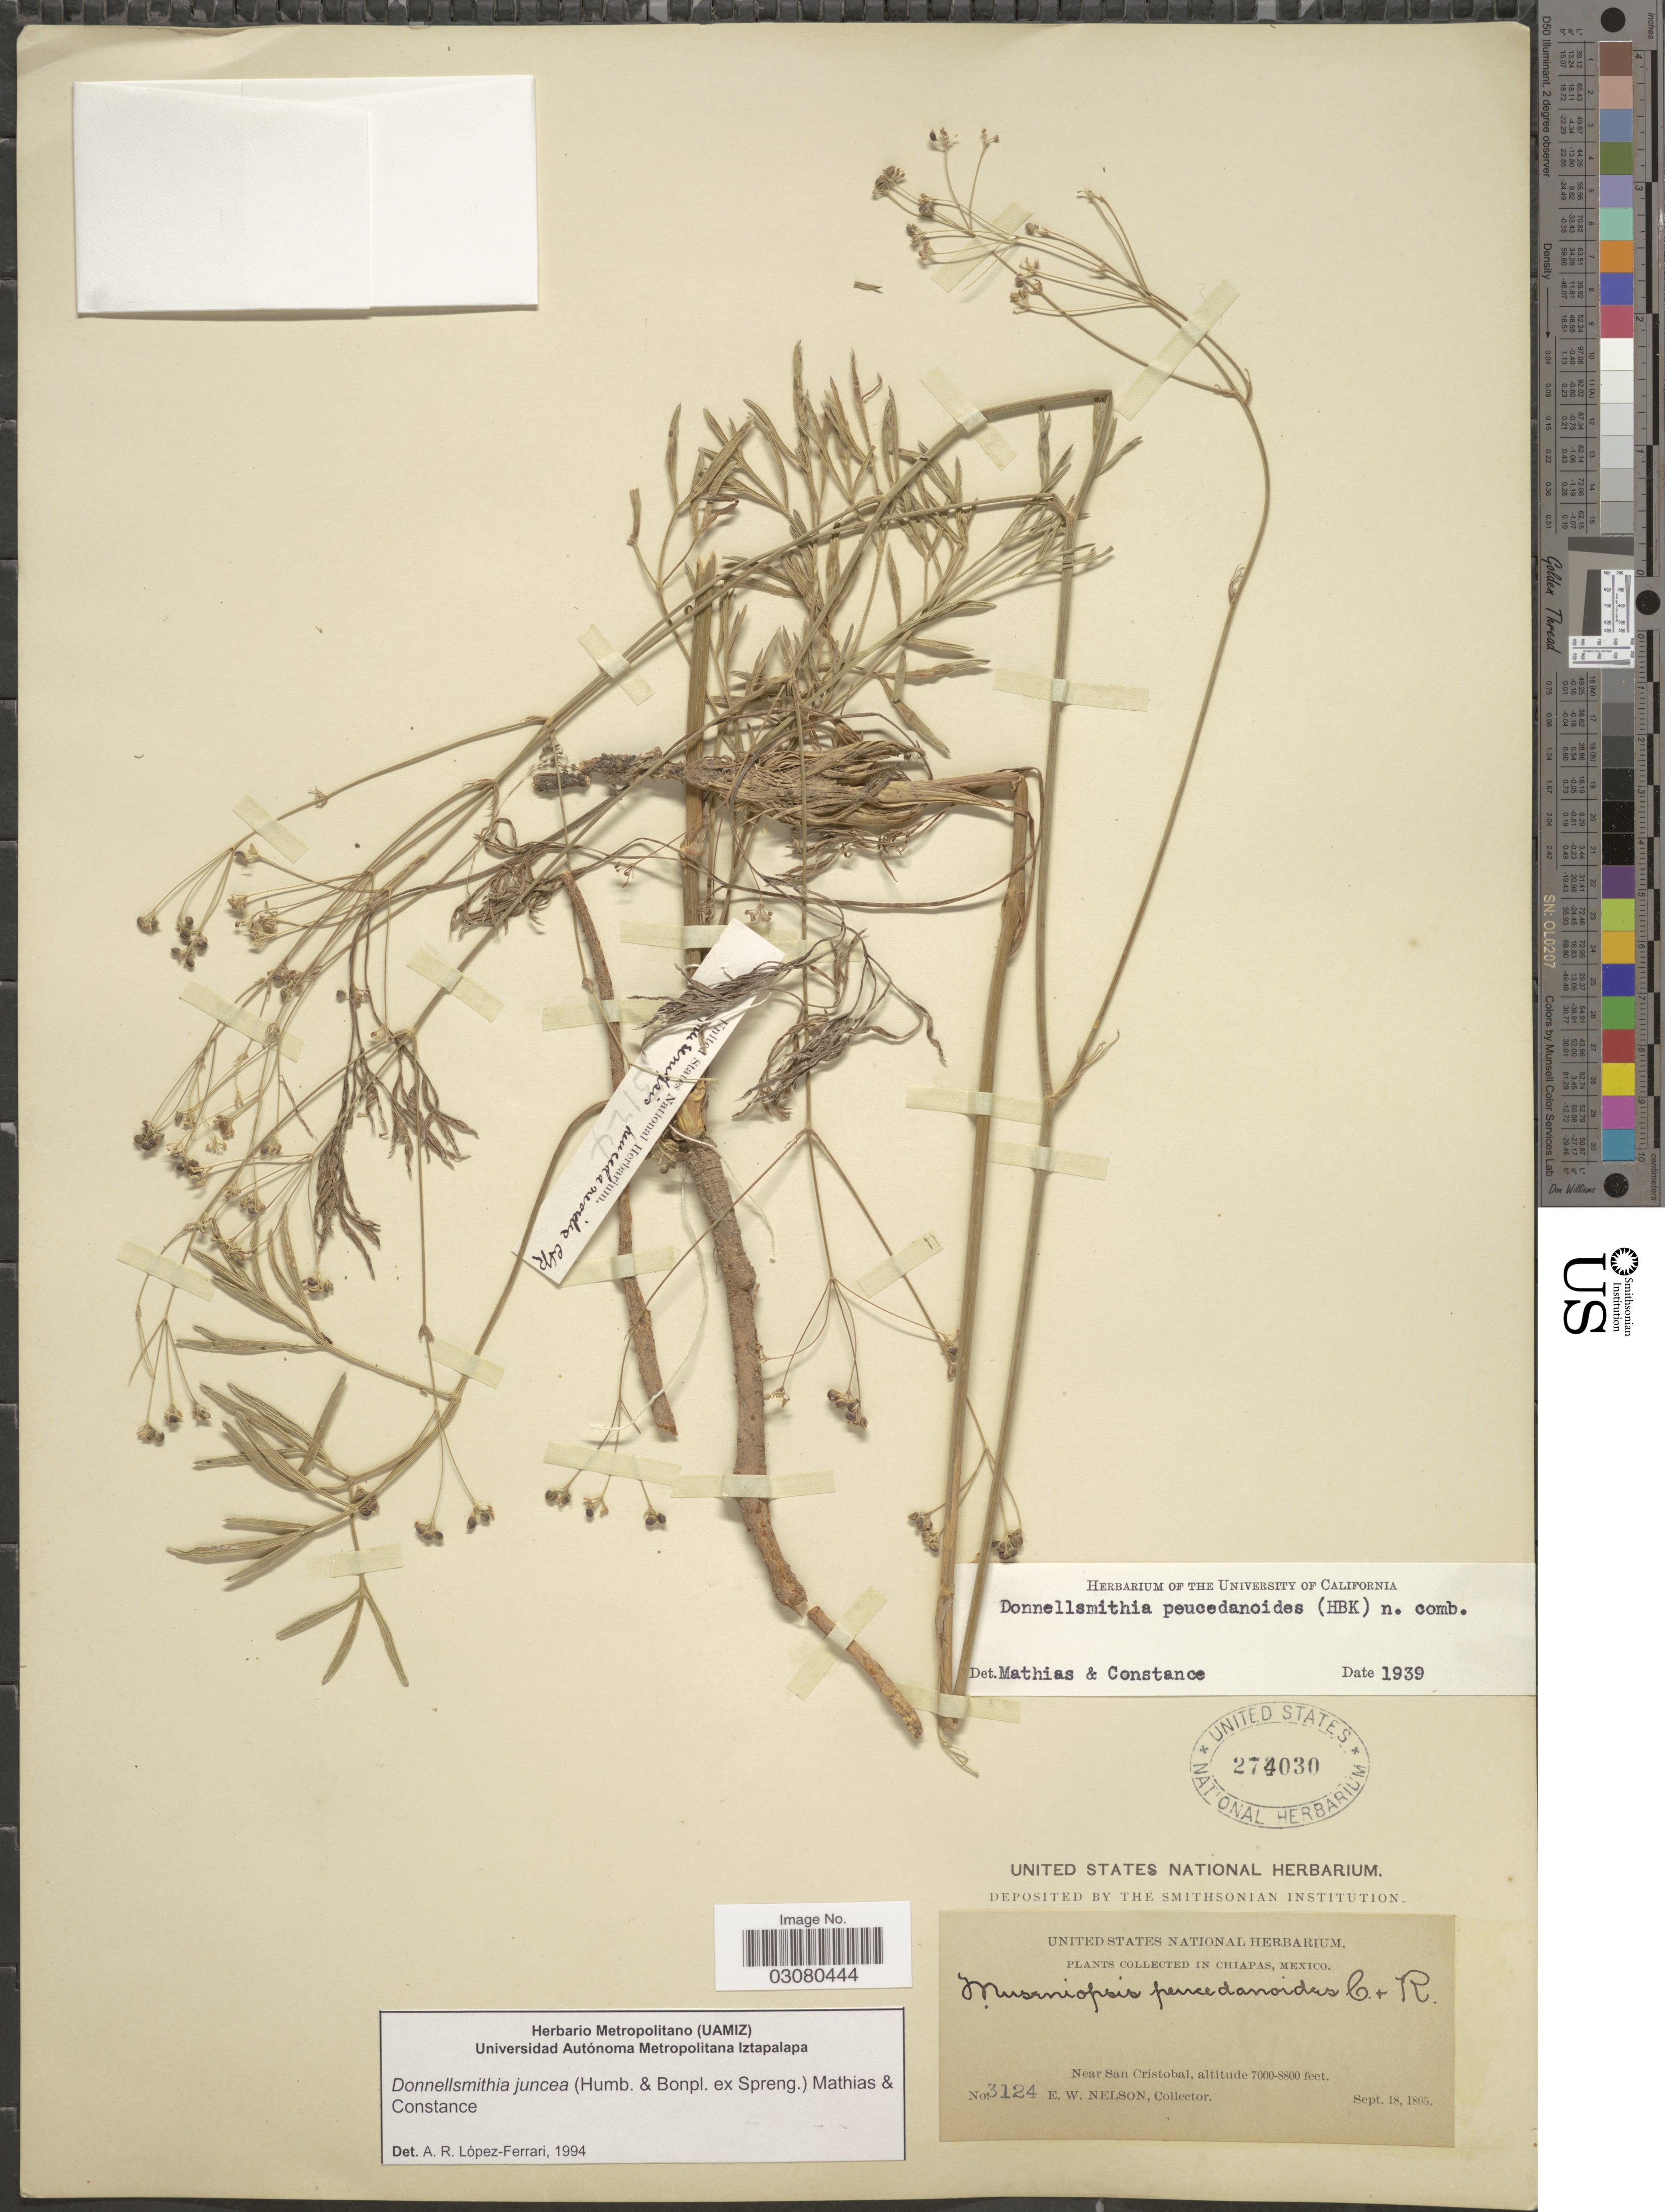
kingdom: Plantae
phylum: Tracheophyta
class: Magnoliopsida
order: Apiales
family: Apiaceae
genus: Donnellsmithia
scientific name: Donnellsmithia juncea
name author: (Humb. & Bonpl. ex Spreng.) Mathias & Constance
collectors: E. W. Nelson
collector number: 3124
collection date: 1895-09-18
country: Mexico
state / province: Chiapas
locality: Near San Cristobal.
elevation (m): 2134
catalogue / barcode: US 274030